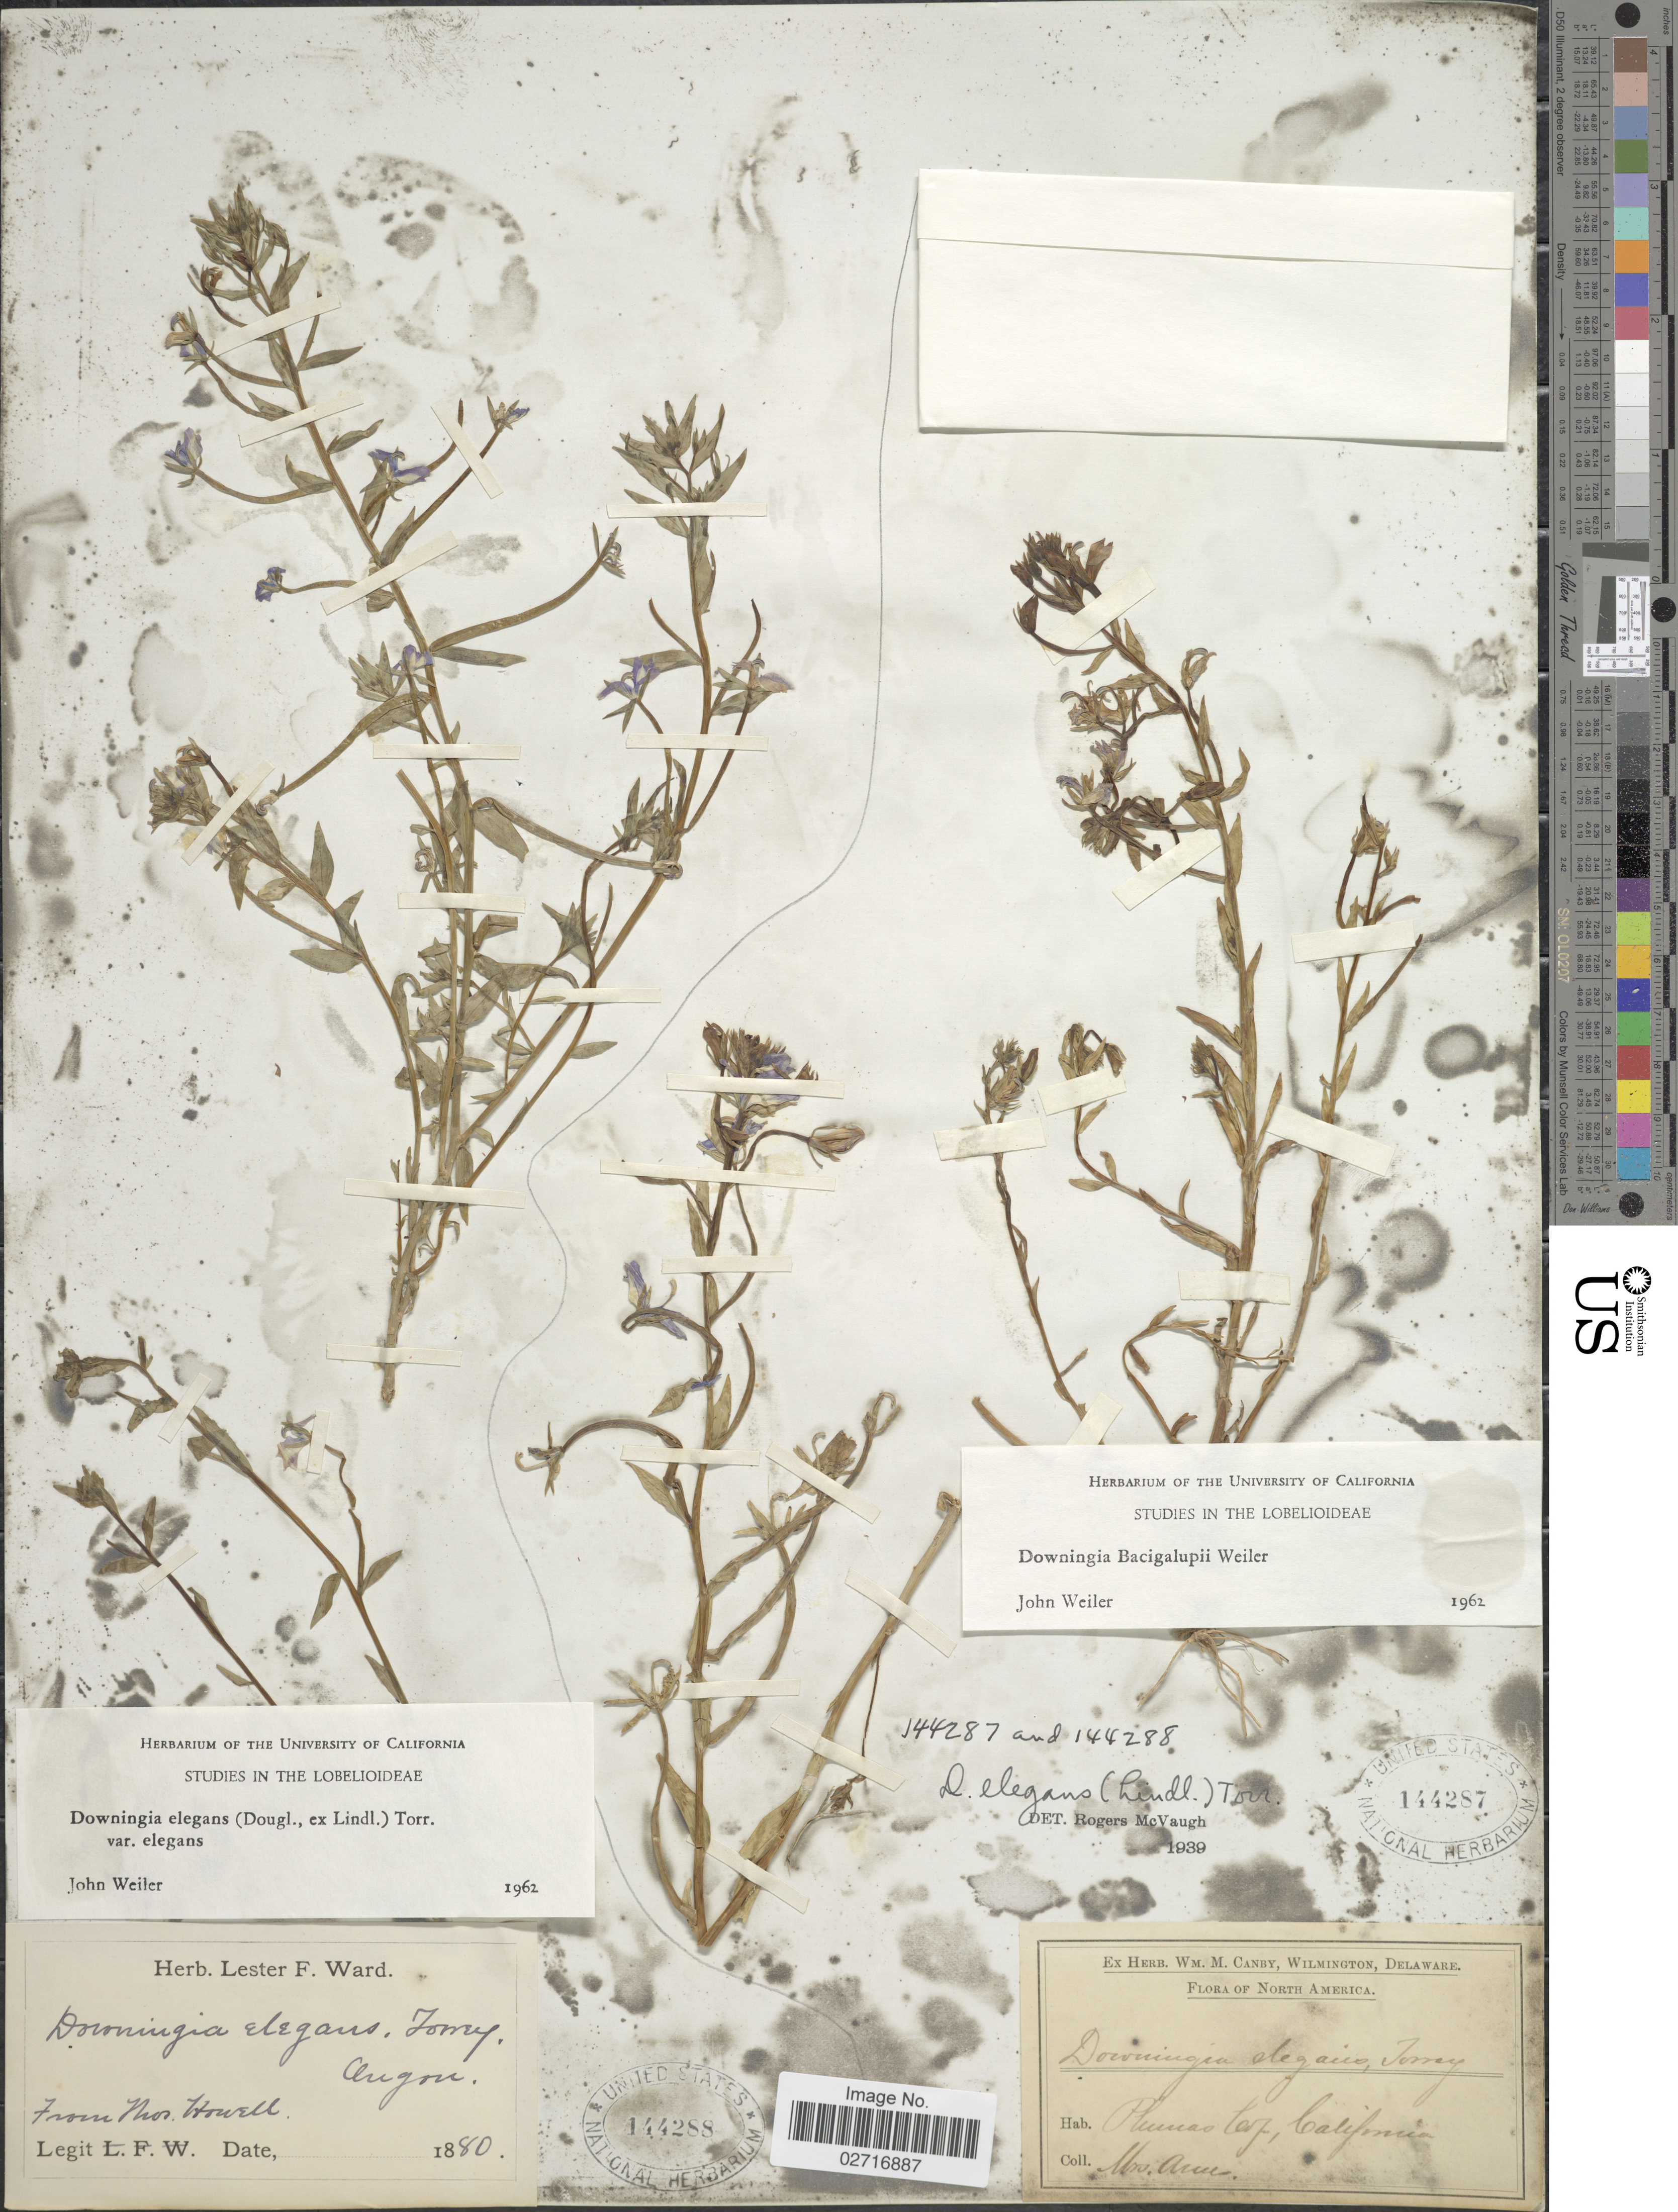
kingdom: Plantae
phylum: Tracheophyta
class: Magnoliopsida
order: Asterales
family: Campanulaceae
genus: Downingia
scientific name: Downingia elegans var. elegans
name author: (Douglas ex Lindl.) Torr. ex A. Gray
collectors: Arne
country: United States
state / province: California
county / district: Plumas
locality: North America. Plumas Coy.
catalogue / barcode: US 144287